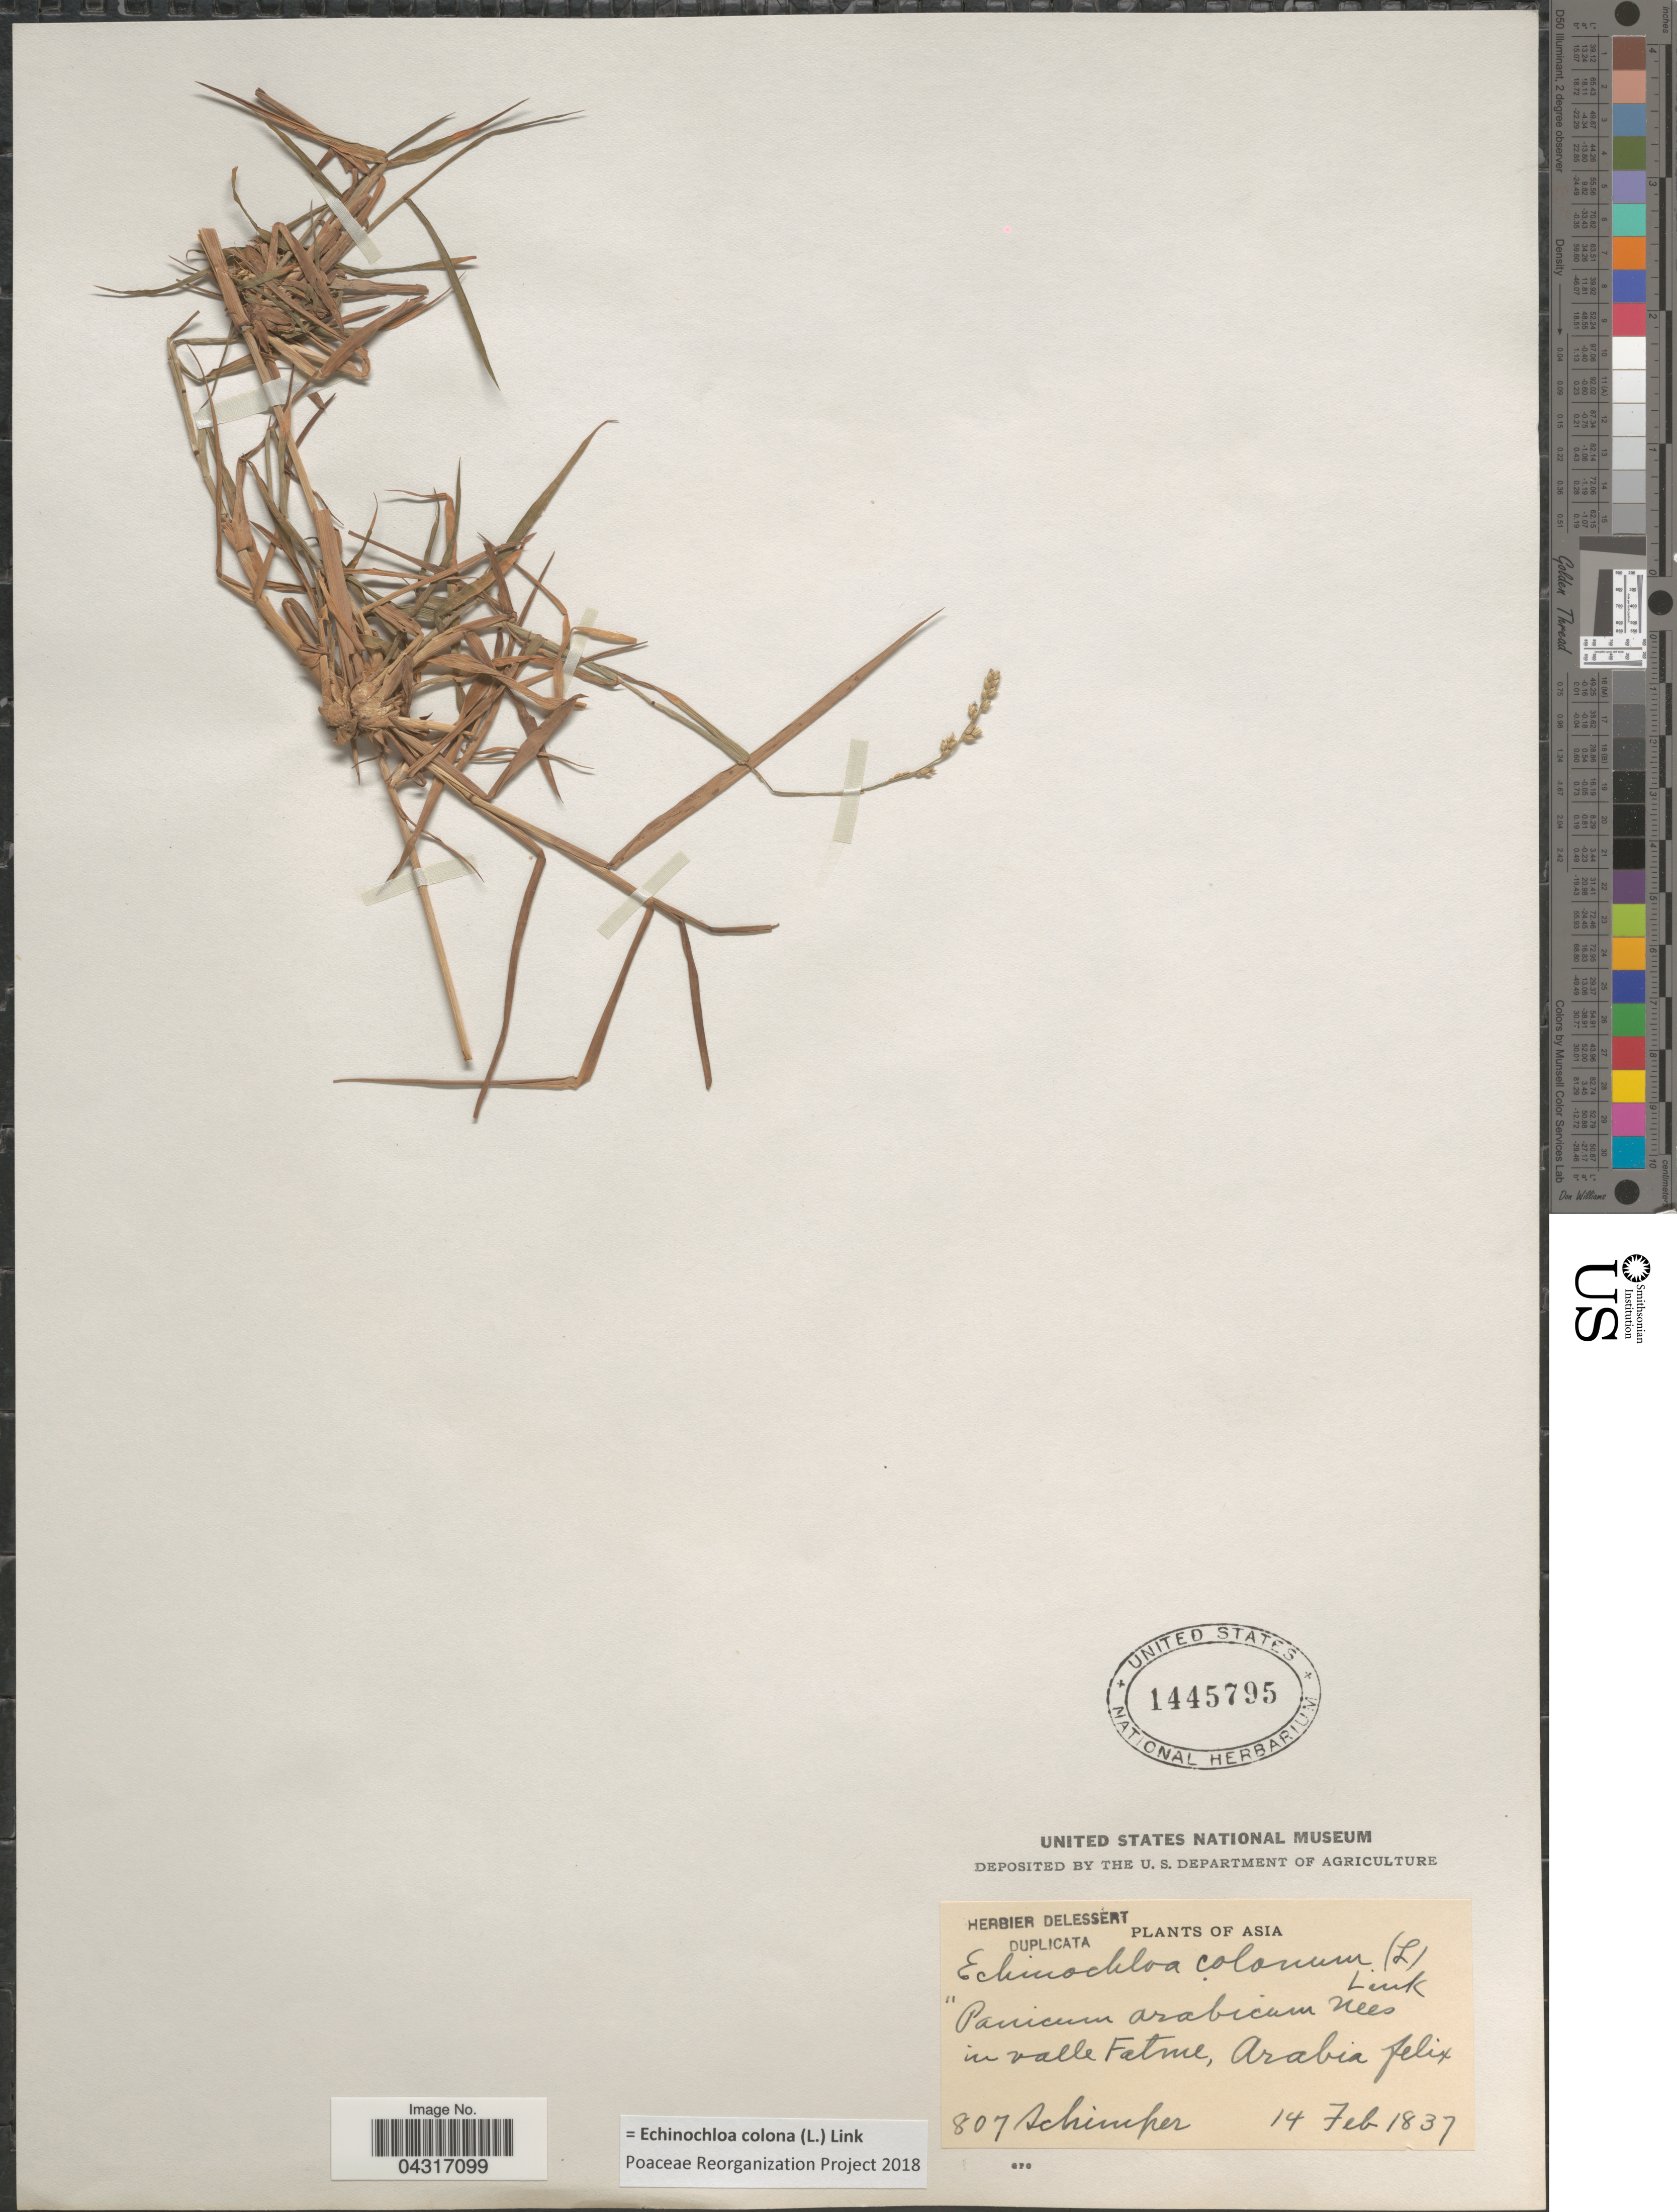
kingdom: Plantae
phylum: Tracheophyta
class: Liliopsida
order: Poales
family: Poaceae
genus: Echinochloa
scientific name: Echinochloa colona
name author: (L.) Link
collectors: -. Schimper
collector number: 807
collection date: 1837-02-14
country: Yemen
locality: Asia. In valle Fatme, Arabia felix.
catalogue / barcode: US 1445795